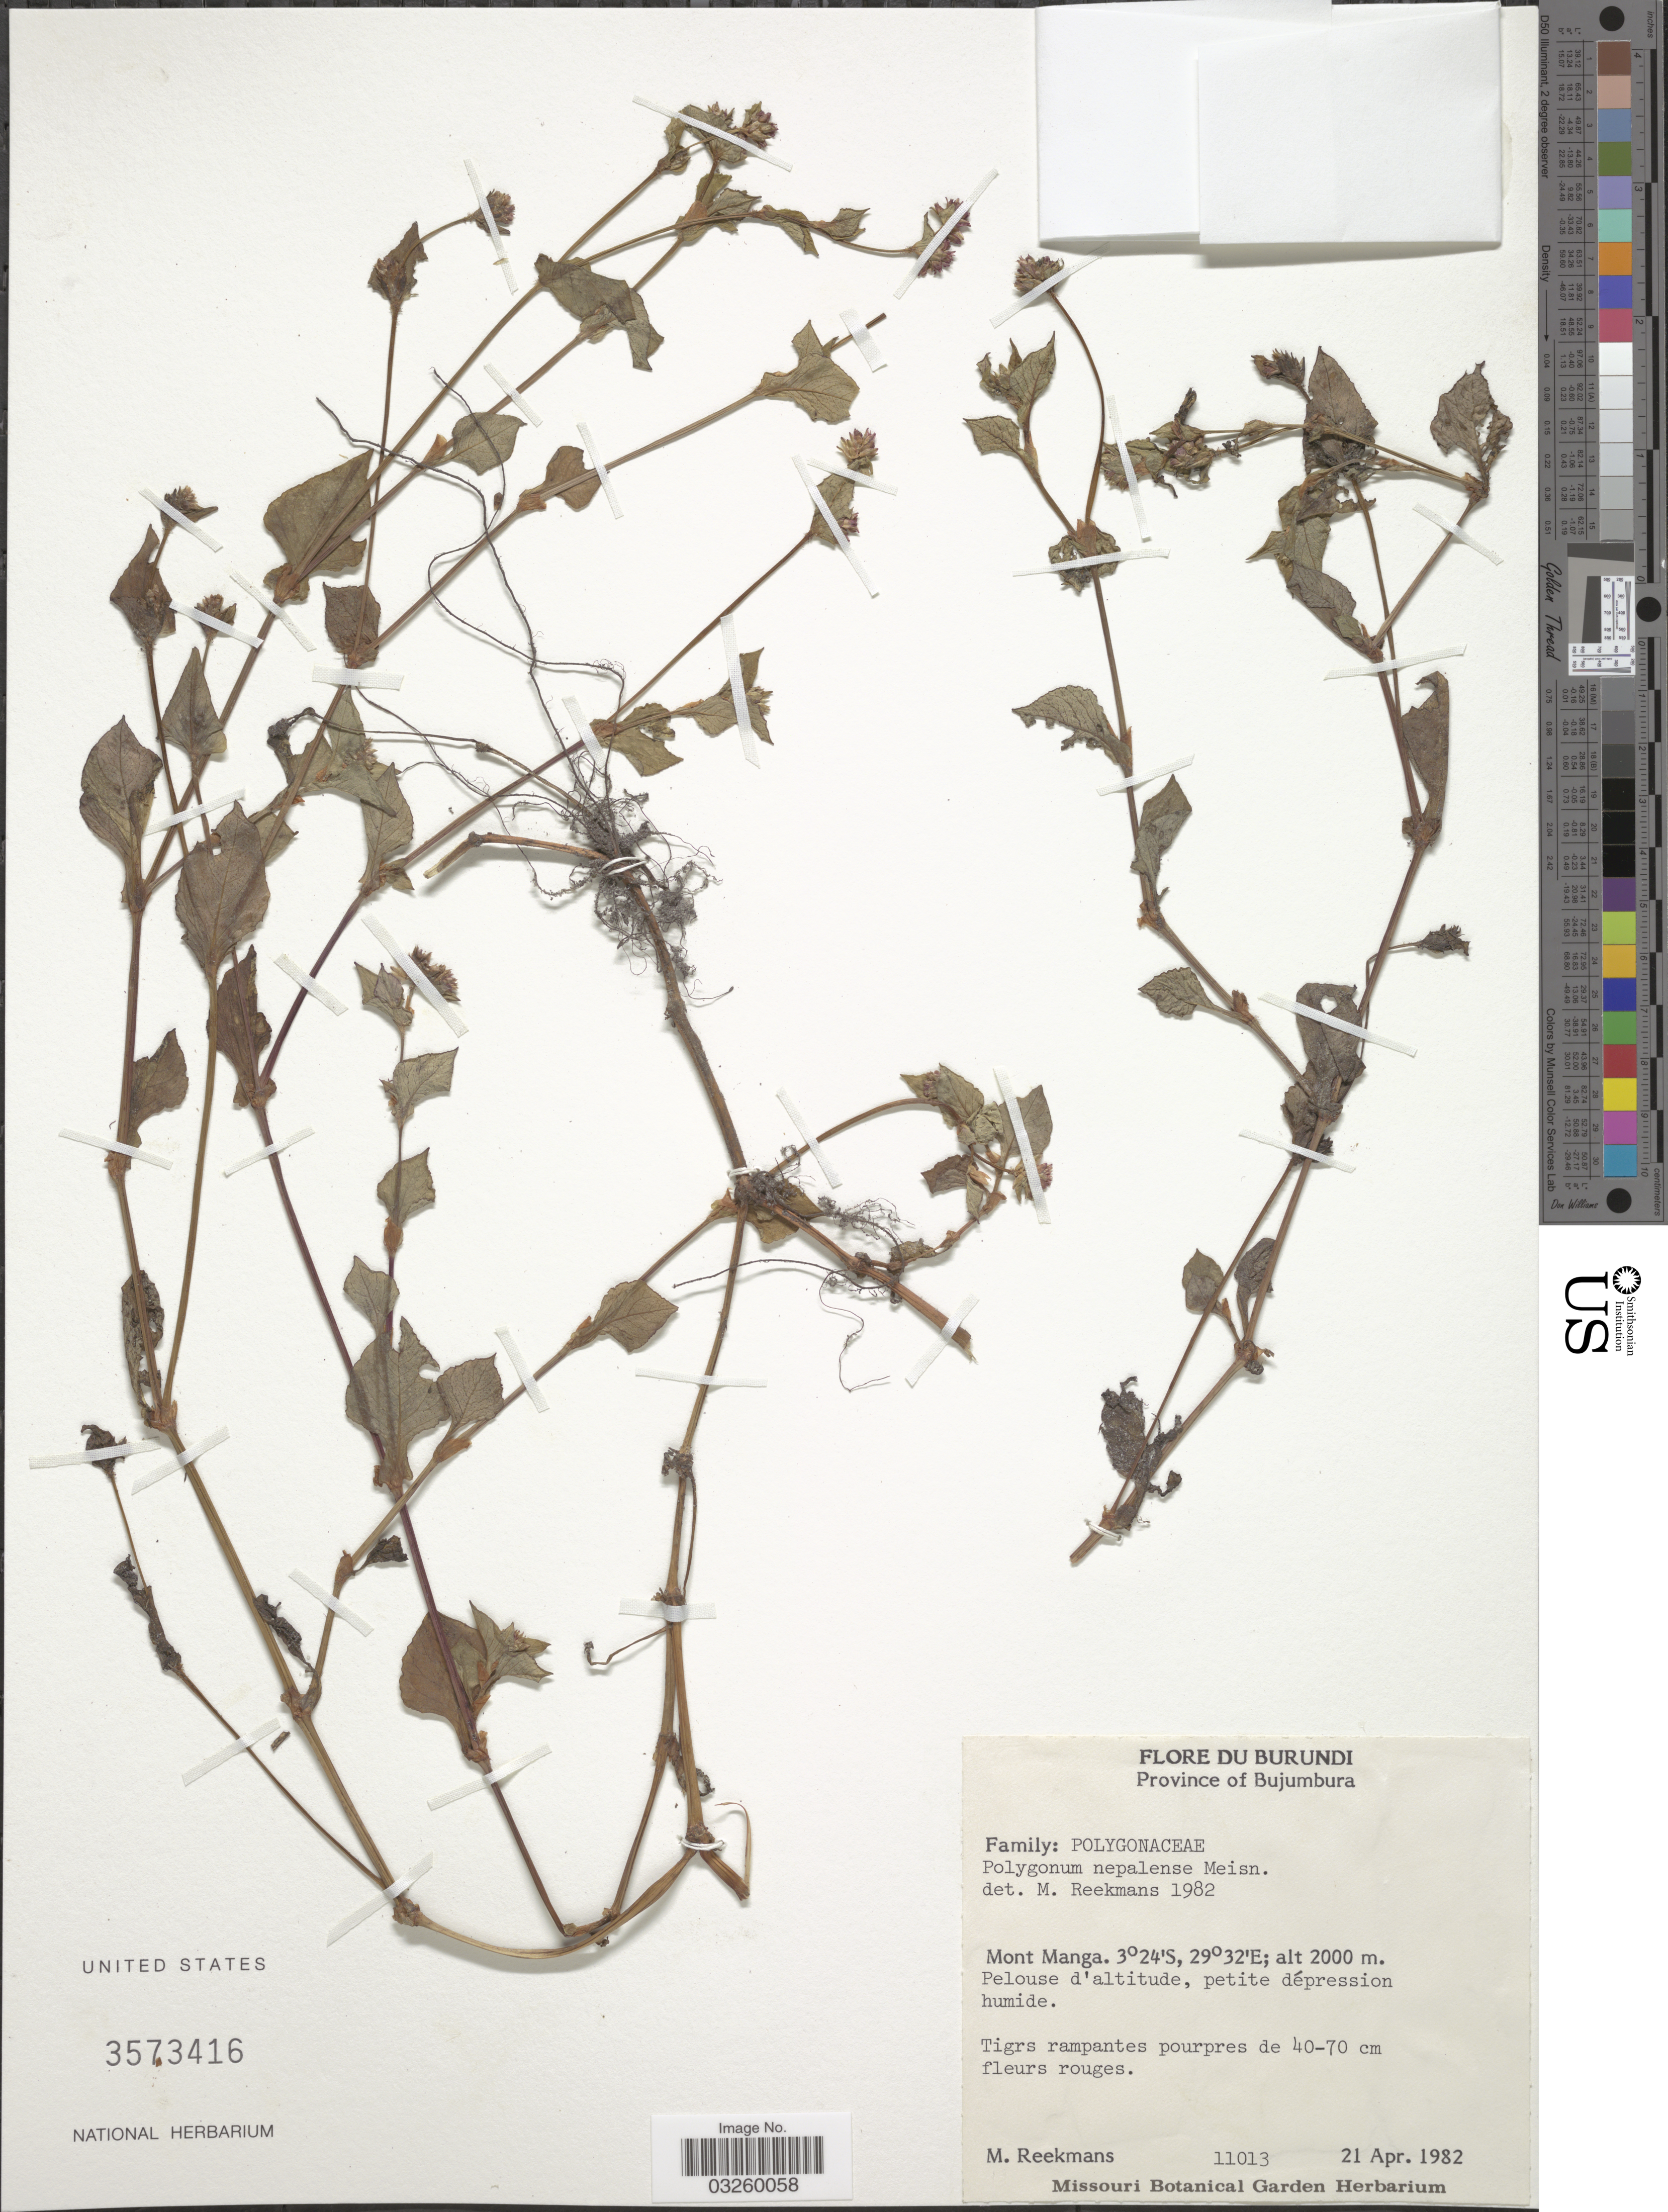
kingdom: Plantae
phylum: Tracheophyta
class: Magnoliopsida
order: Caryophyllales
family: Polygonaceae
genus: Polygonum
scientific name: Polygonum nepalense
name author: Meisn.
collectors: M. Reekmans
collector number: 11013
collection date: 1982-04-21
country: Burundi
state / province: Bujumura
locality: Province of Bujumbura. Mont. Manga.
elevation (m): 2000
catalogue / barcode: US 3573416